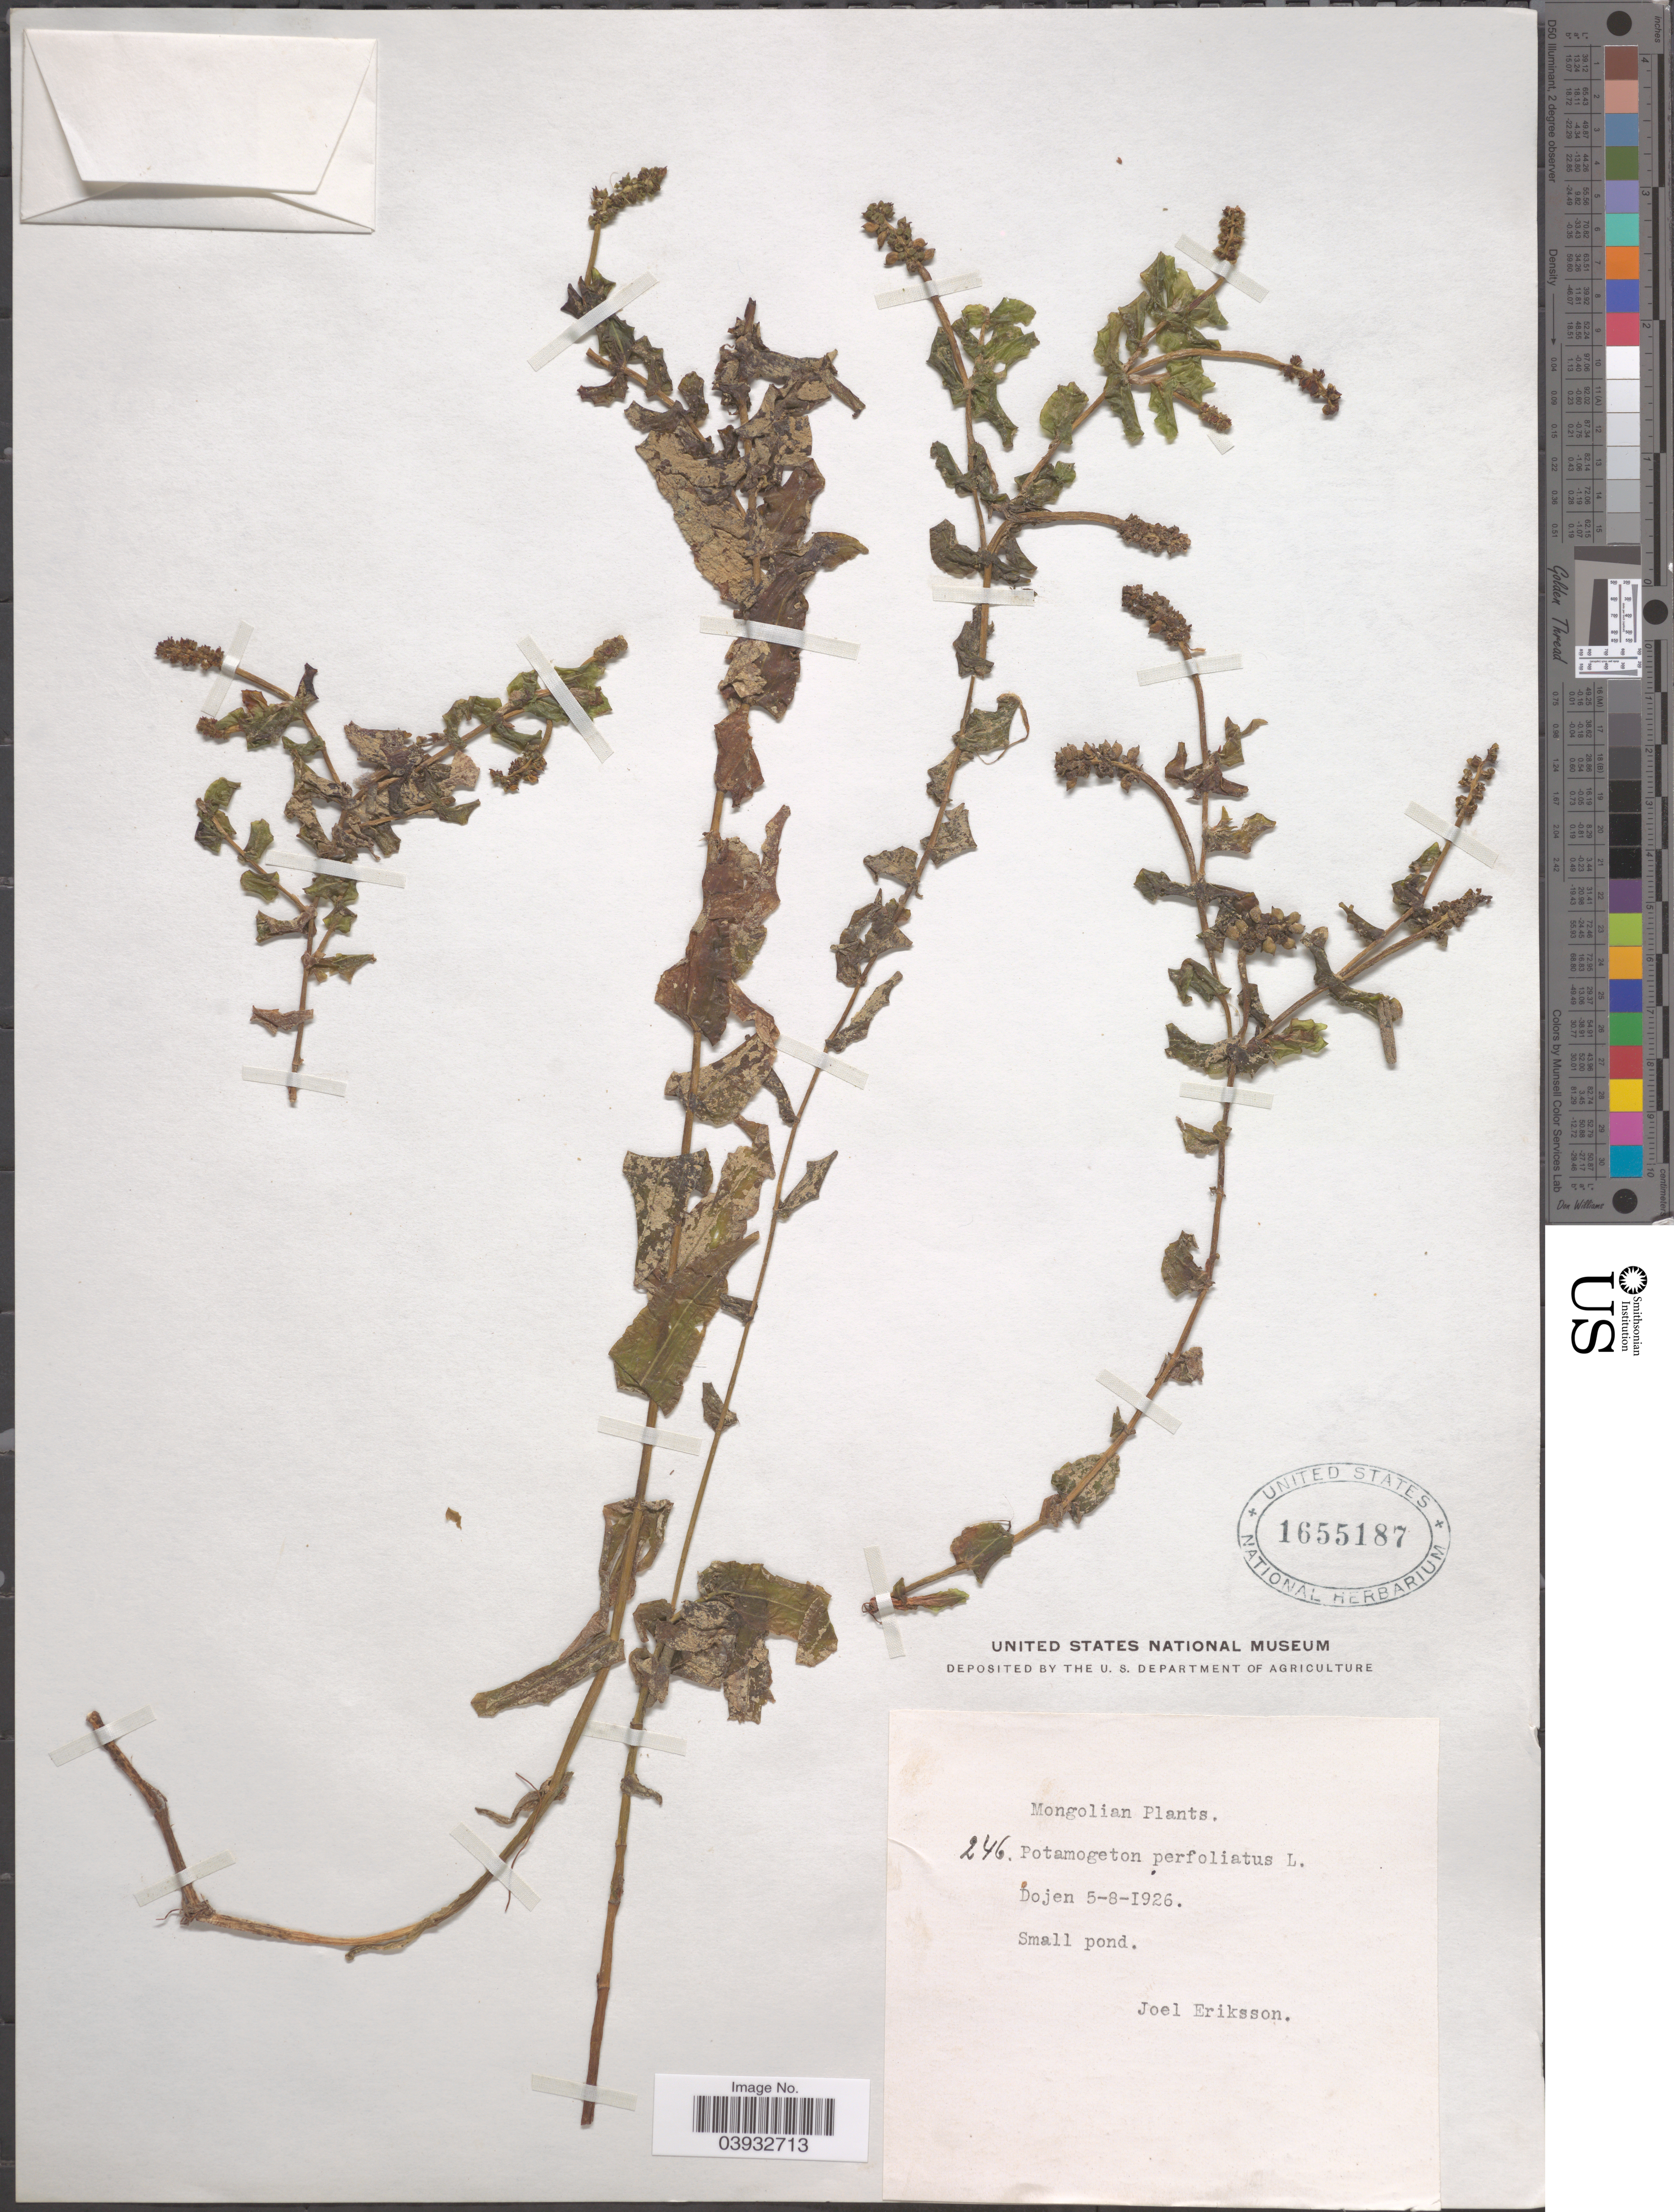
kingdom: Plantae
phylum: Tracheophyta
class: Liliopsida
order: Alismatales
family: Potamogetonaceae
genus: Potamogeton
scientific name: Potamogeton perfoliatus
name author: L.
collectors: J. Eriksson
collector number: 246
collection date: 1926-08-05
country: Mongolia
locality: Dojen.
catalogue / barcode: US 1655187